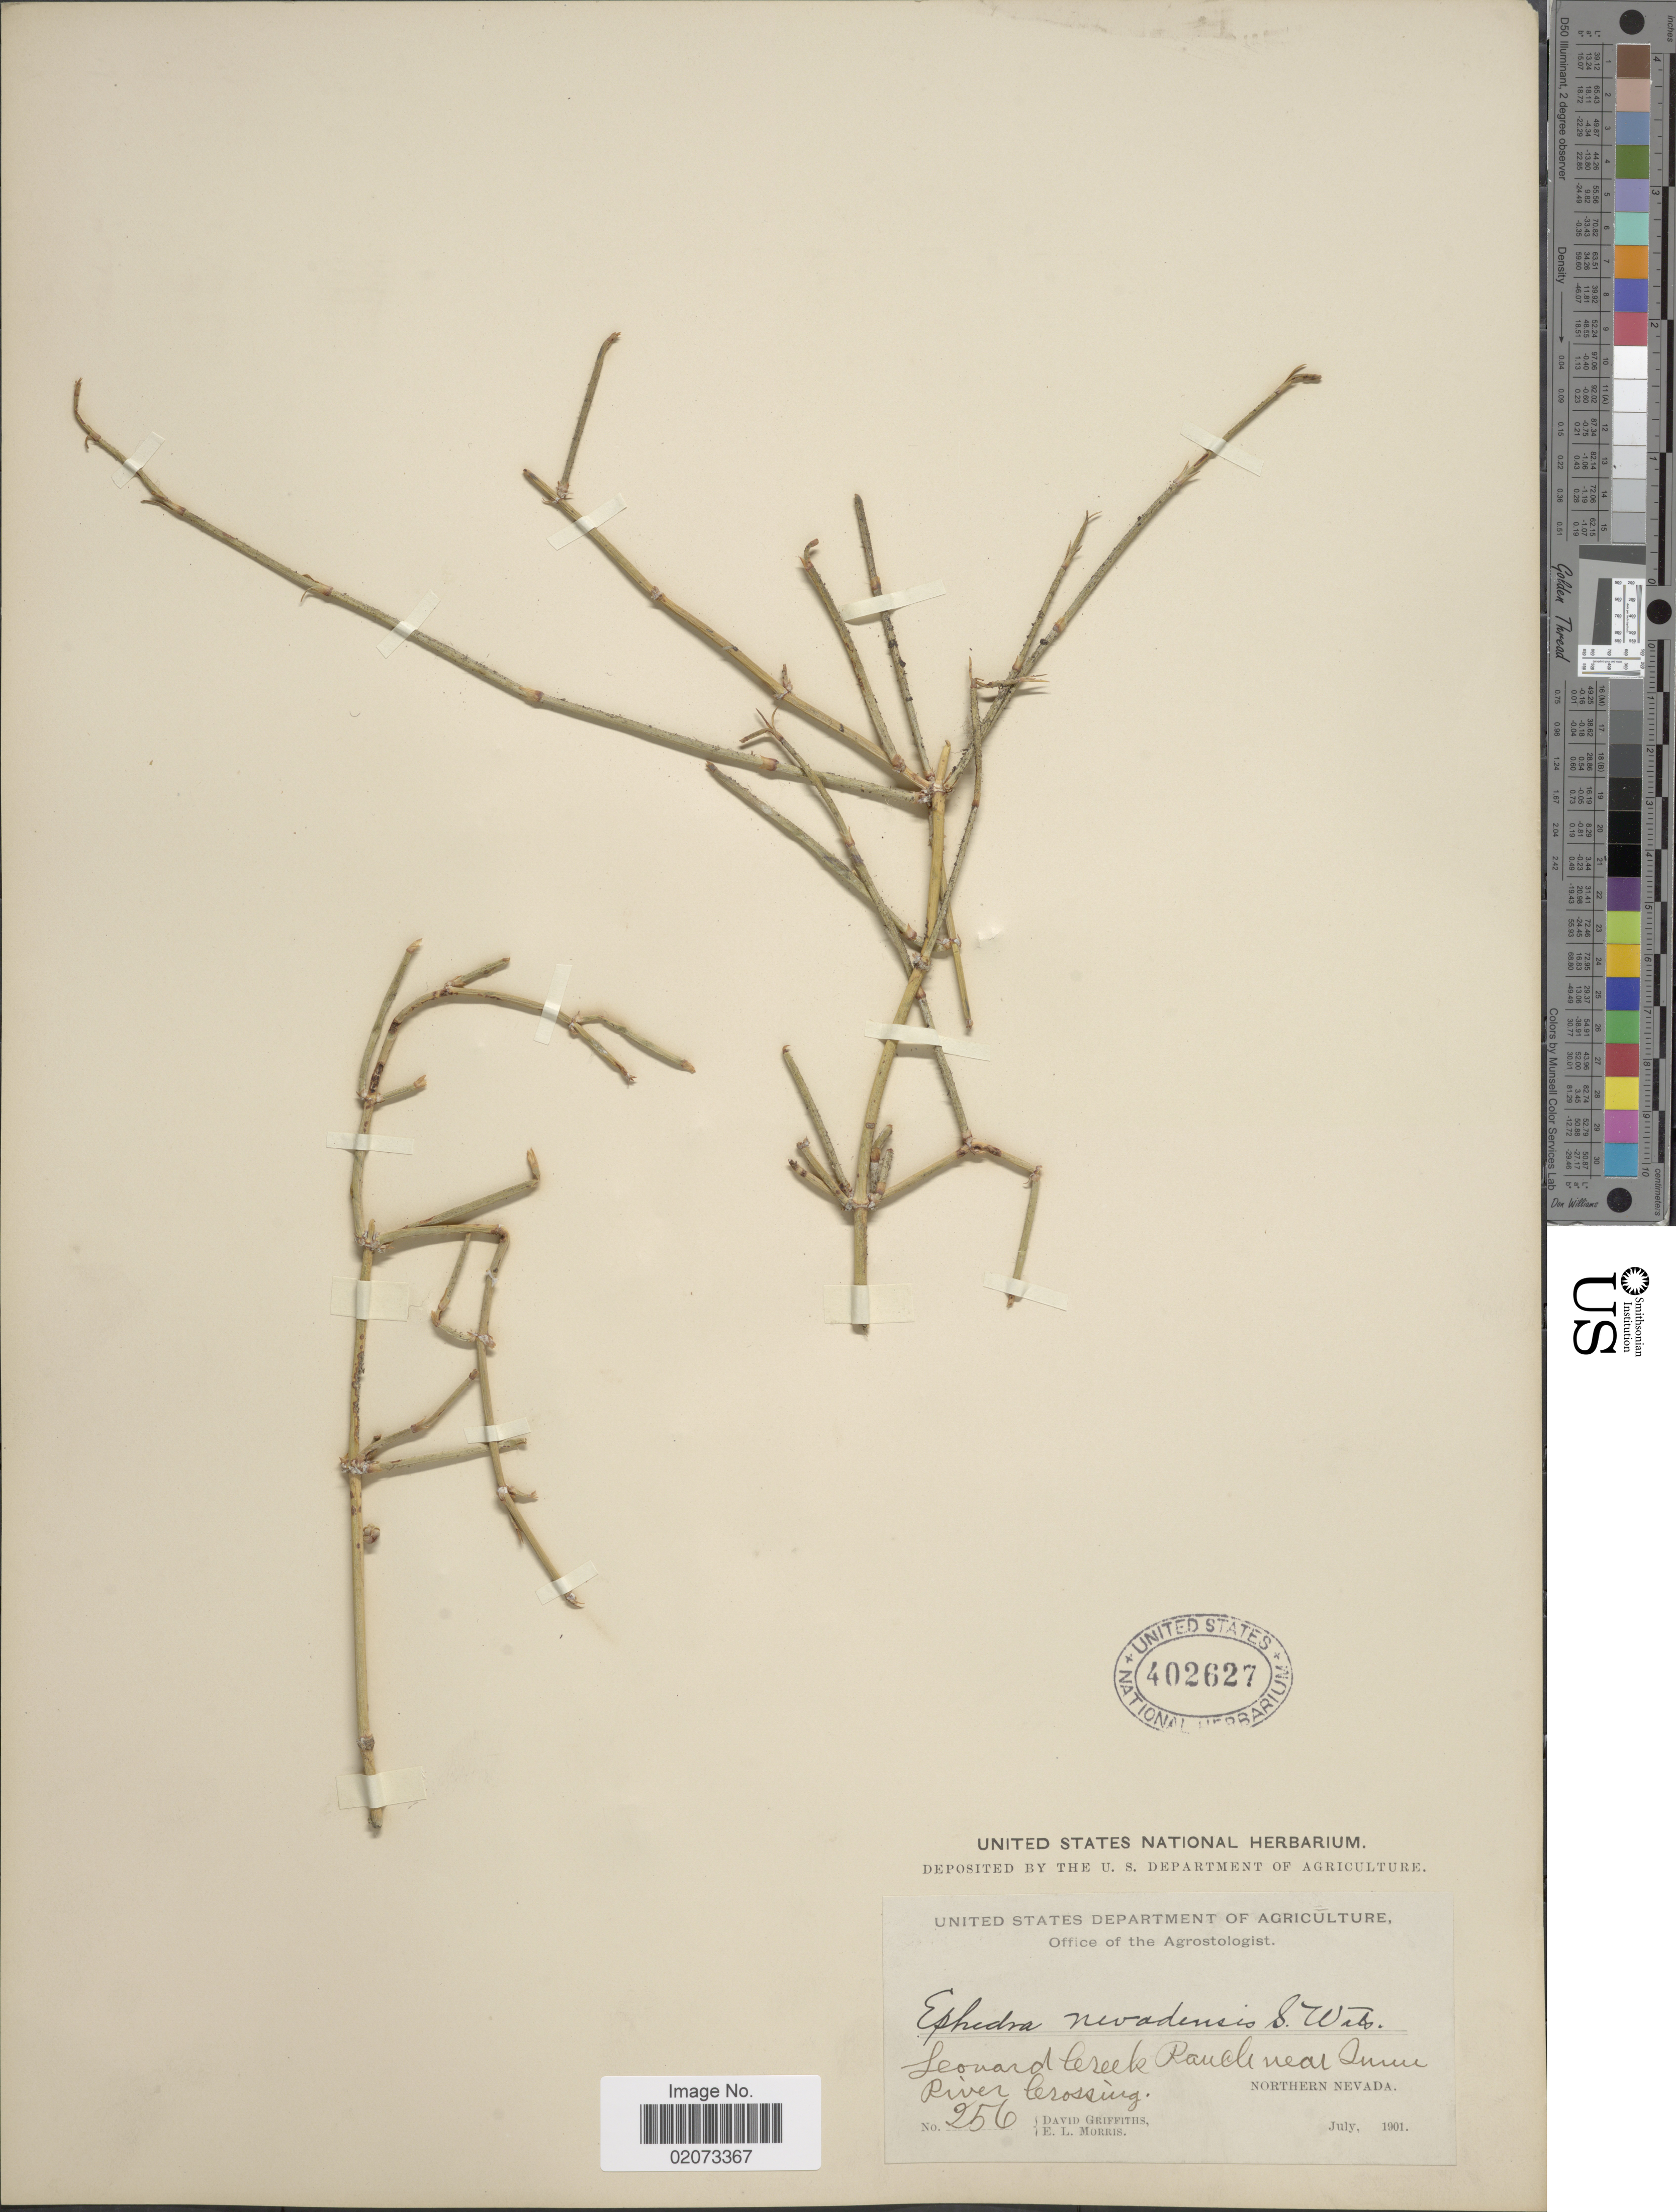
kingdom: Plantae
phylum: Tracheophyta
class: Gnetopsida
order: Ephedrales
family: Ephedraceae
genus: Ephedra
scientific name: Ephedra nevadensis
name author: S. Watson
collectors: D. Griffiths & E. Morris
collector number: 256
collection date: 1901-07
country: United States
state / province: Nevada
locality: Leonard Creek Ranch near Quinn River Crossing. Northern Nevada.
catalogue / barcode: US 402627